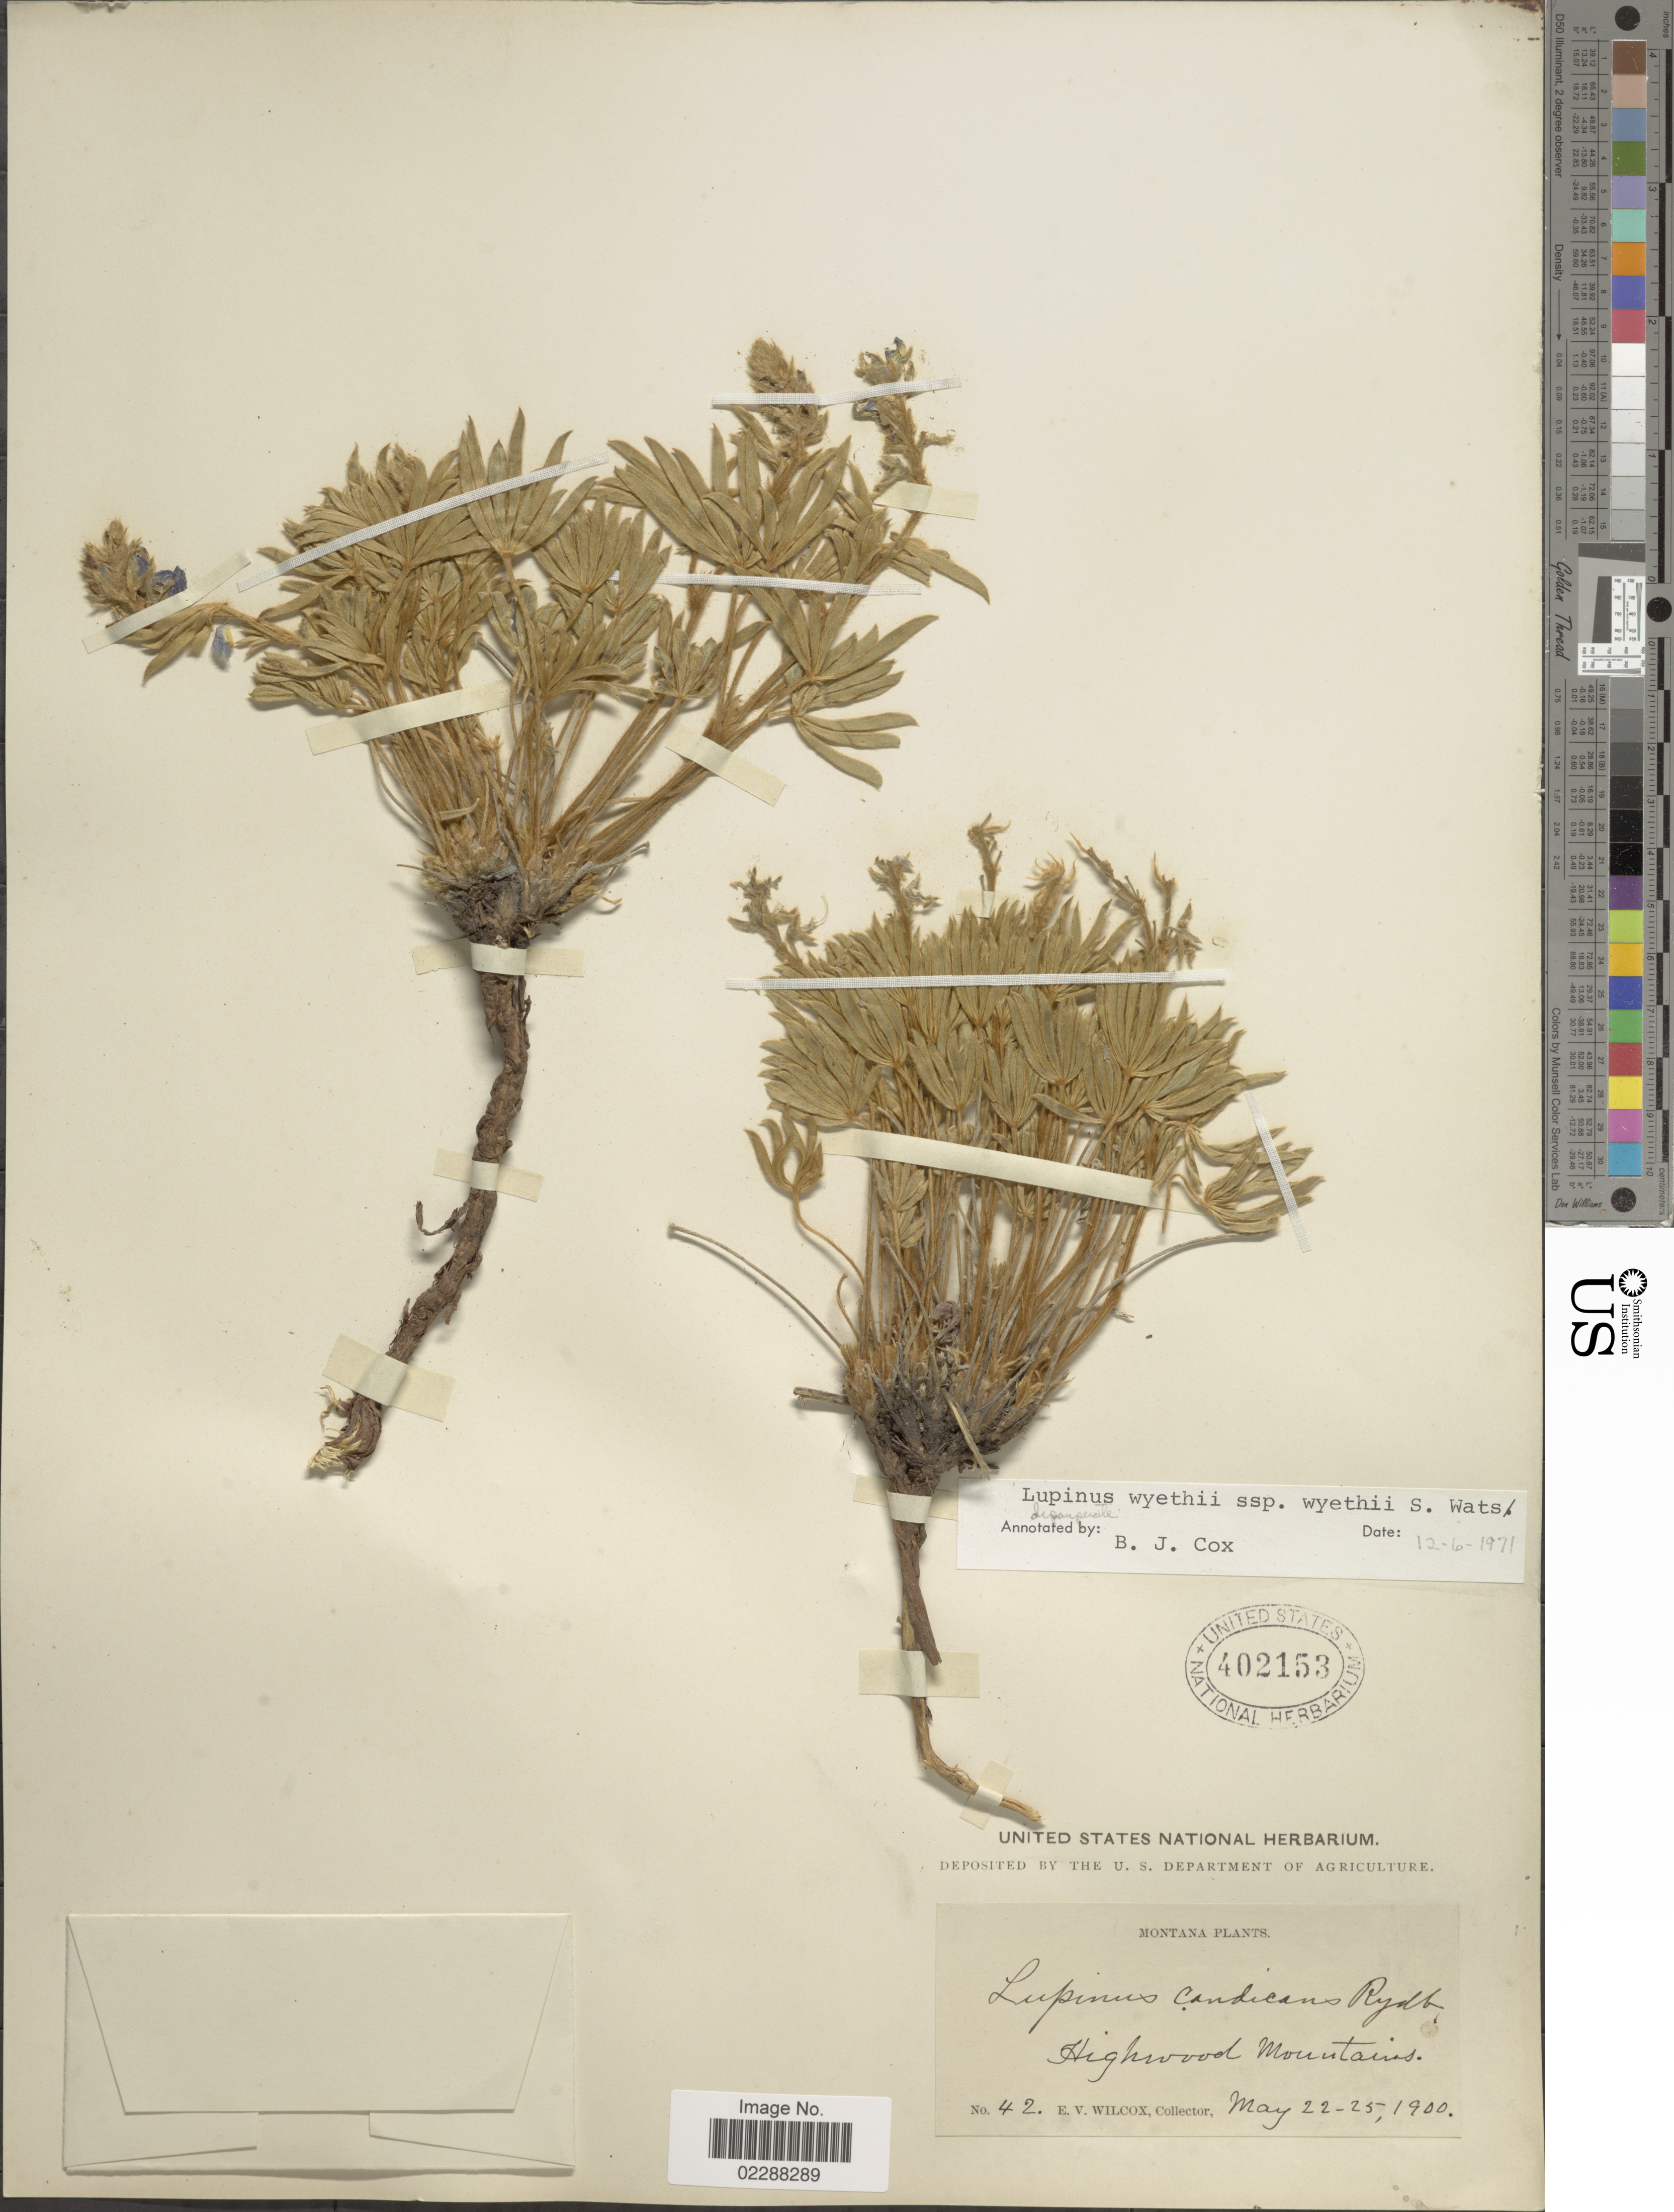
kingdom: Plantae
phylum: Tracheophyta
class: Magnoliopsida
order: Fabales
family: Fabaceae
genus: Lupinus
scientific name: Lupinus wyethii subsp. wyethii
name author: S. Watson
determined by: Cox, B. J.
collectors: E. V. Wilcox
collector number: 42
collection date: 1900-05-22/1900-05-25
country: United States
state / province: Montana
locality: Highwood Mountains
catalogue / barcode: US 402153